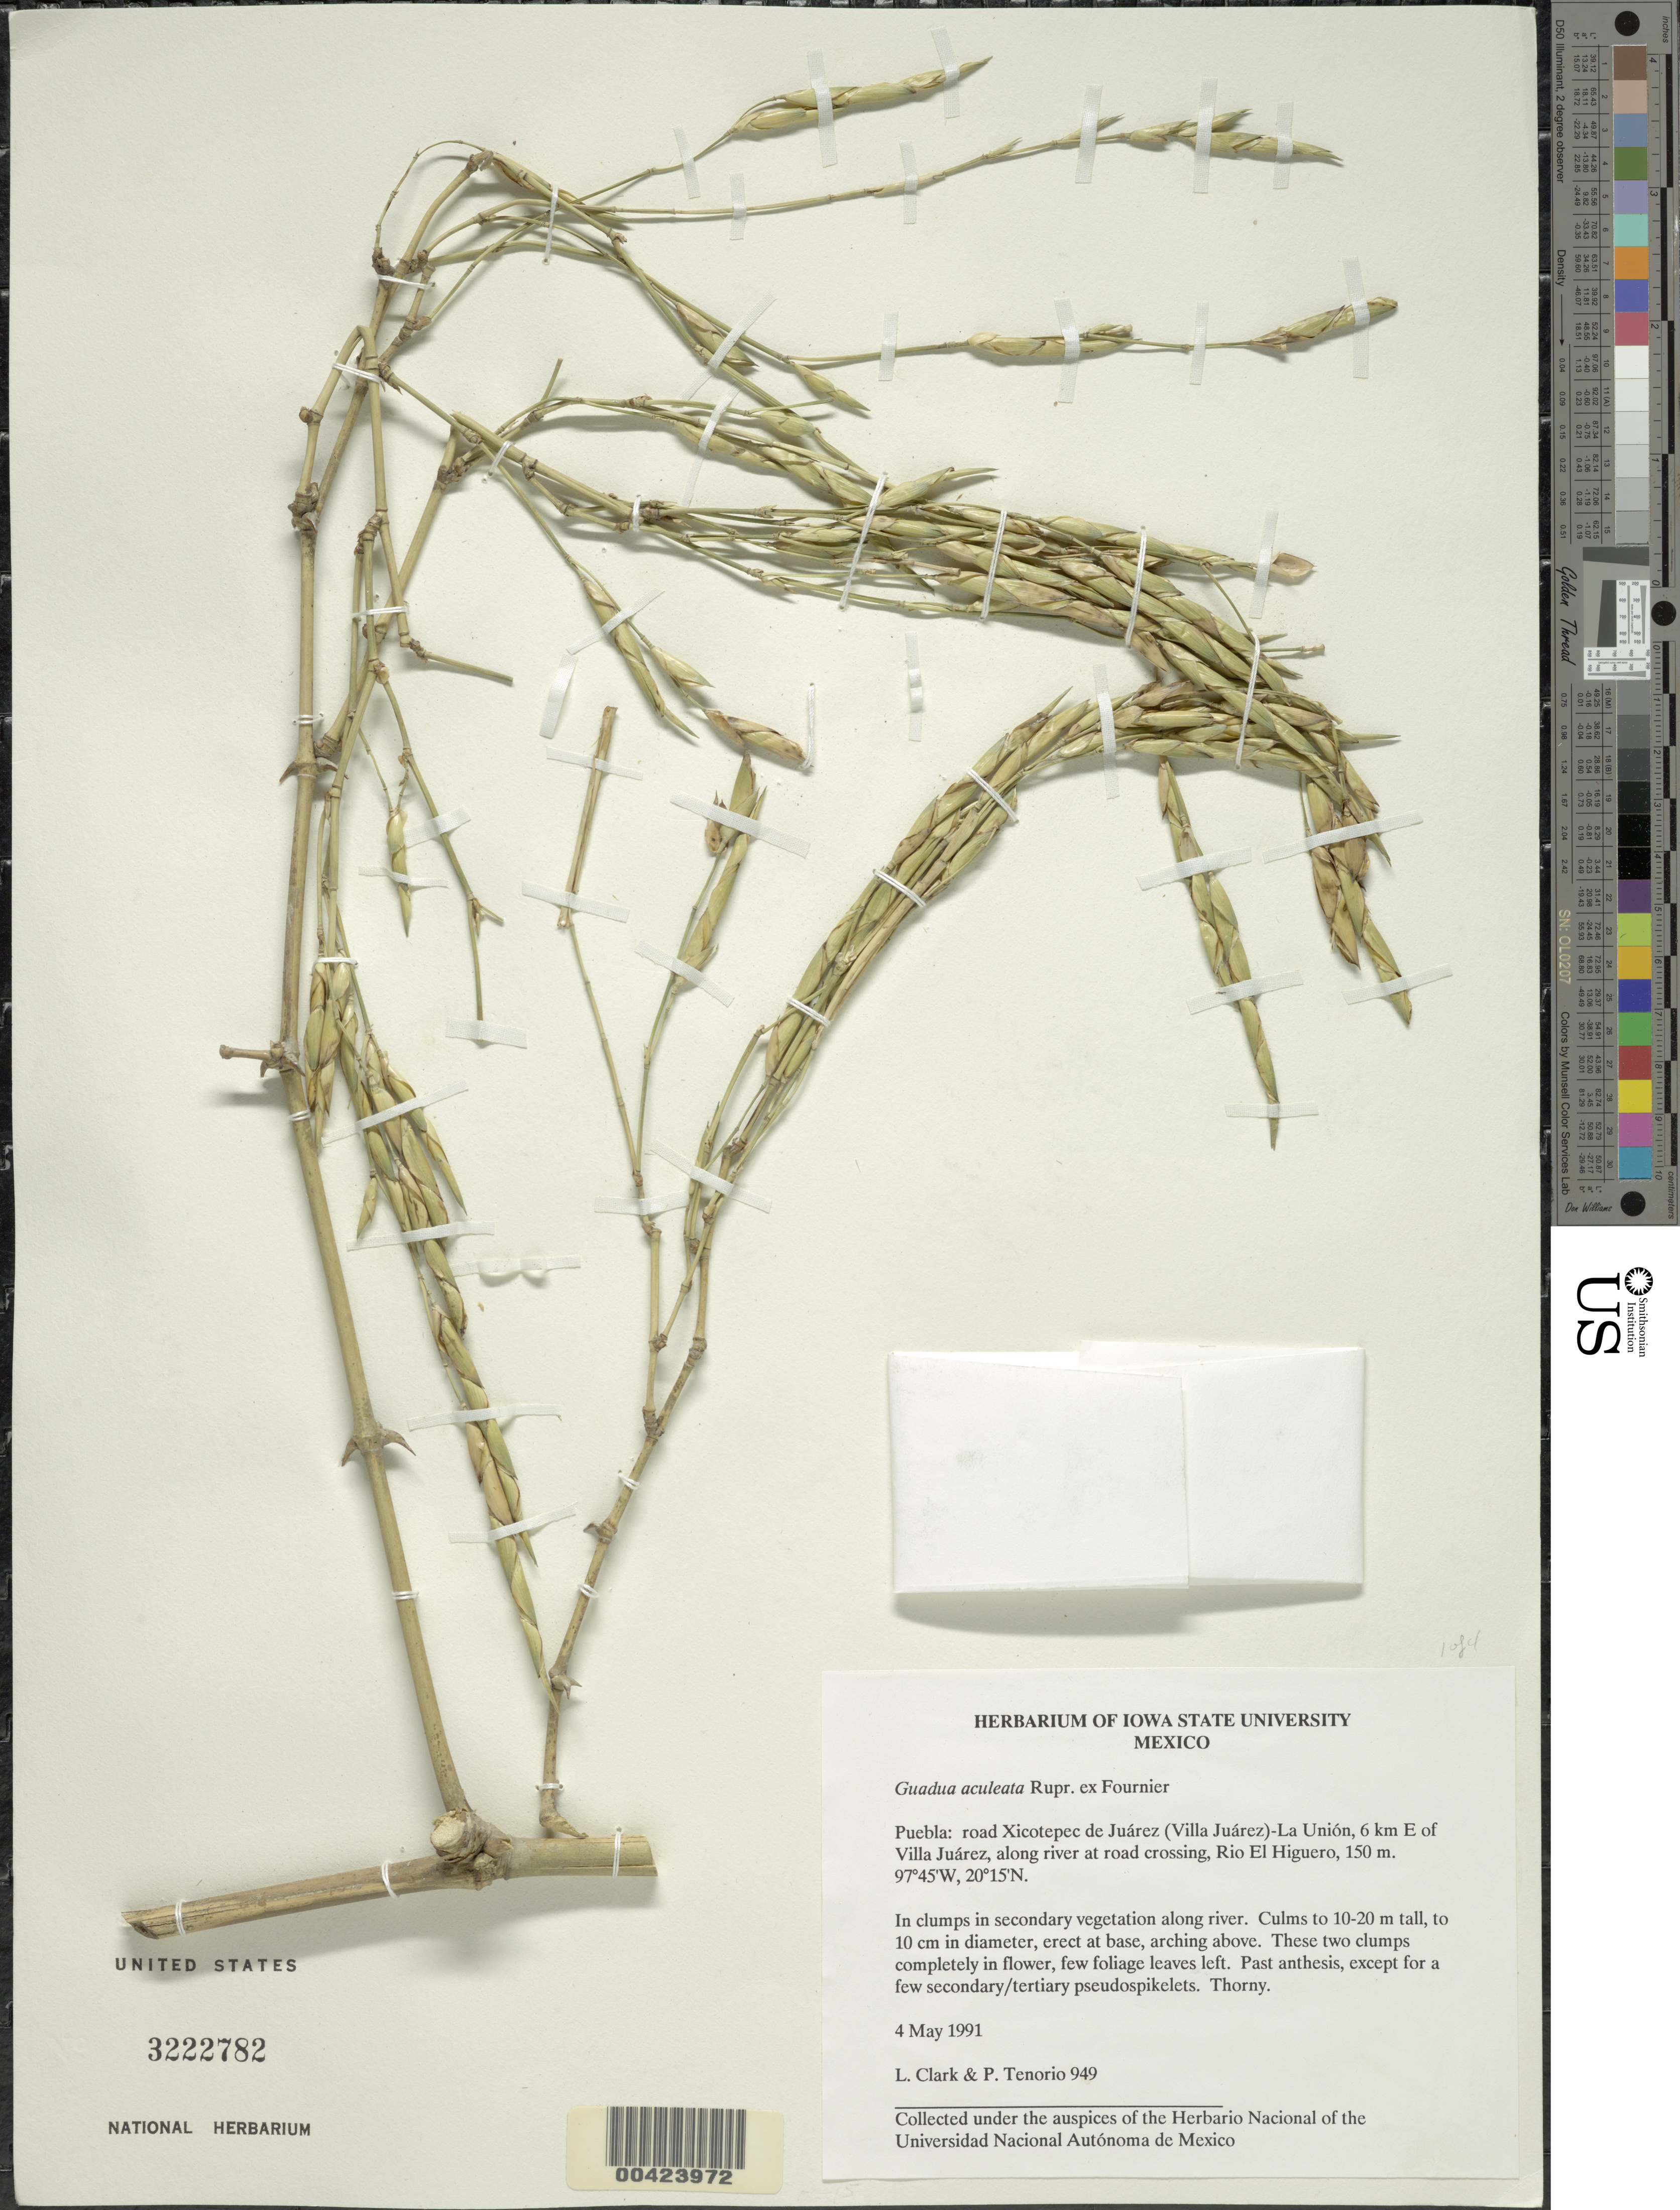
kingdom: Plantae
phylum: Tracheophyta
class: Liliopsida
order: Poales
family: Poaceae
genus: Gigantochloa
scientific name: Gigantochloa levis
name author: (Blanco) Merr.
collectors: L. G. Clark & P. Tenorio L.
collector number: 949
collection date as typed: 04 May 1991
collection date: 1991-05-04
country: Mexico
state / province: Puebla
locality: Villa juarez, 6 km E of; road xicotepec de juarez (villa juarez) - la union, rio el higuero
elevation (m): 150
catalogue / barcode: US 3222782